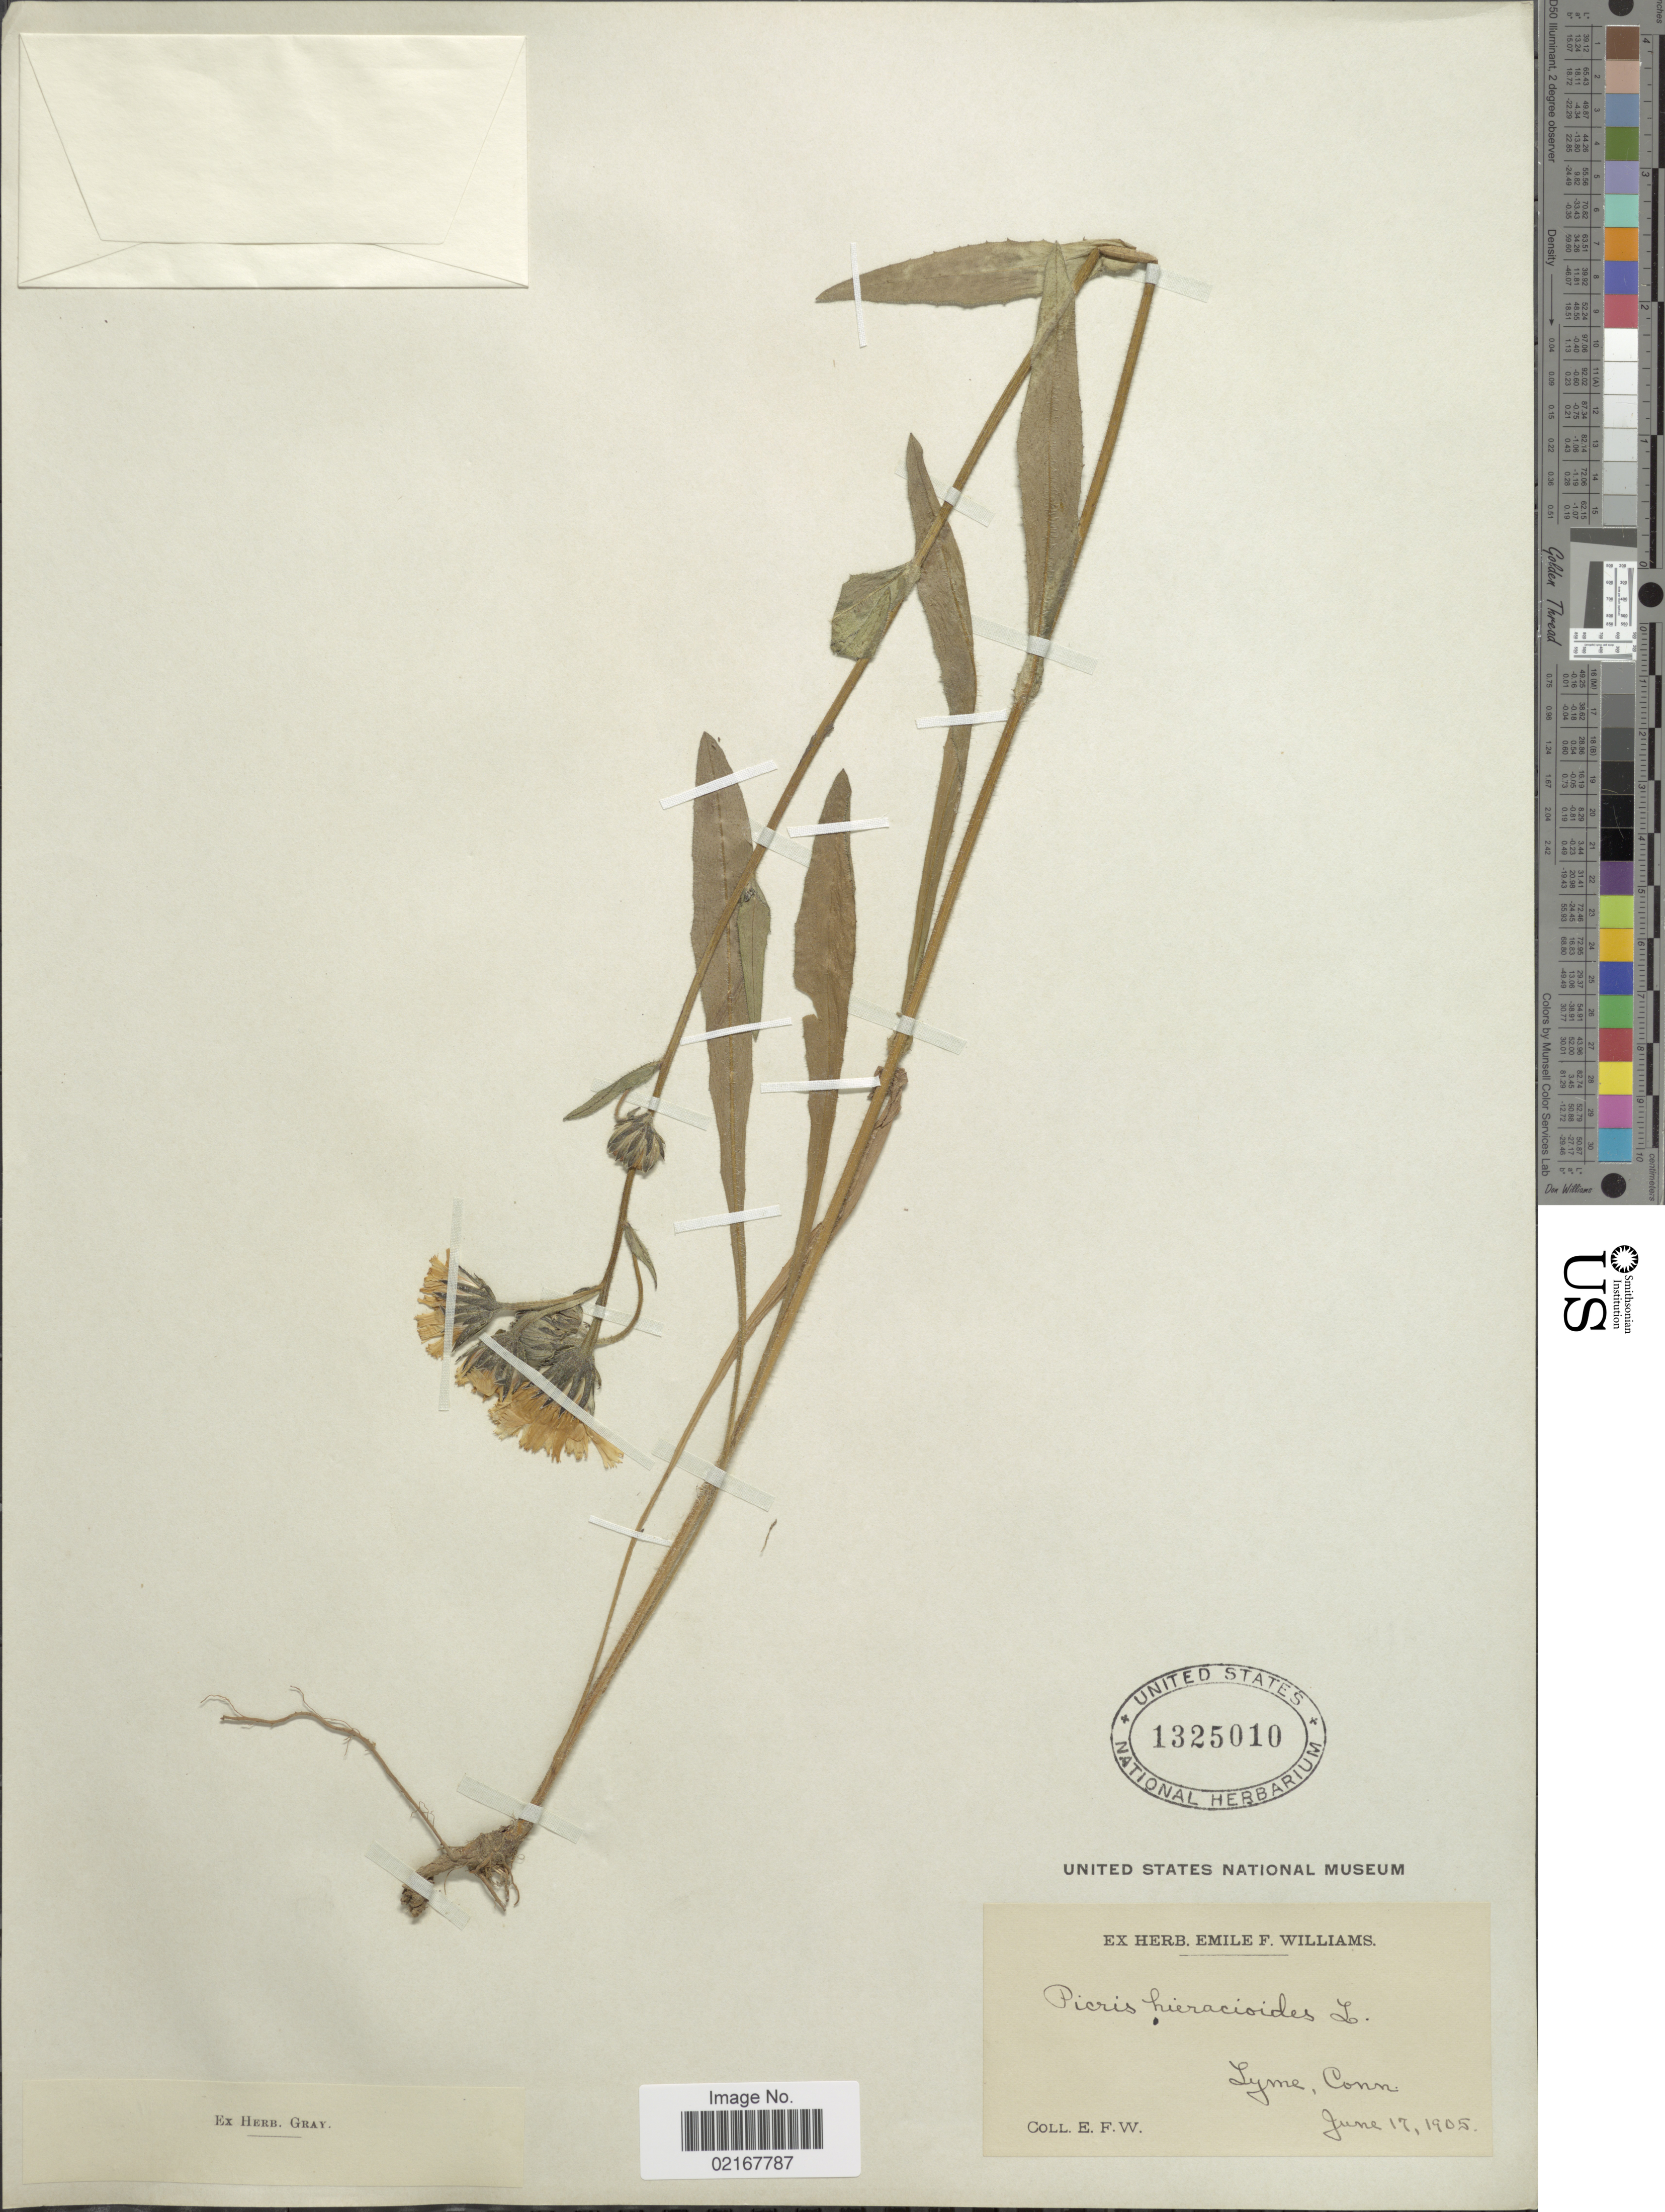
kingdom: Plantae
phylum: Tracheophyta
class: Magnoliopsida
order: Asterales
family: Asteraceae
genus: Picris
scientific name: Picris hieracioides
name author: L.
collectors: E. Williams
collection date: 1905-06-17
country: United States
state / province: Connecticut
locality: Lyme, Conn.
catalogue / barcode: US 1325010